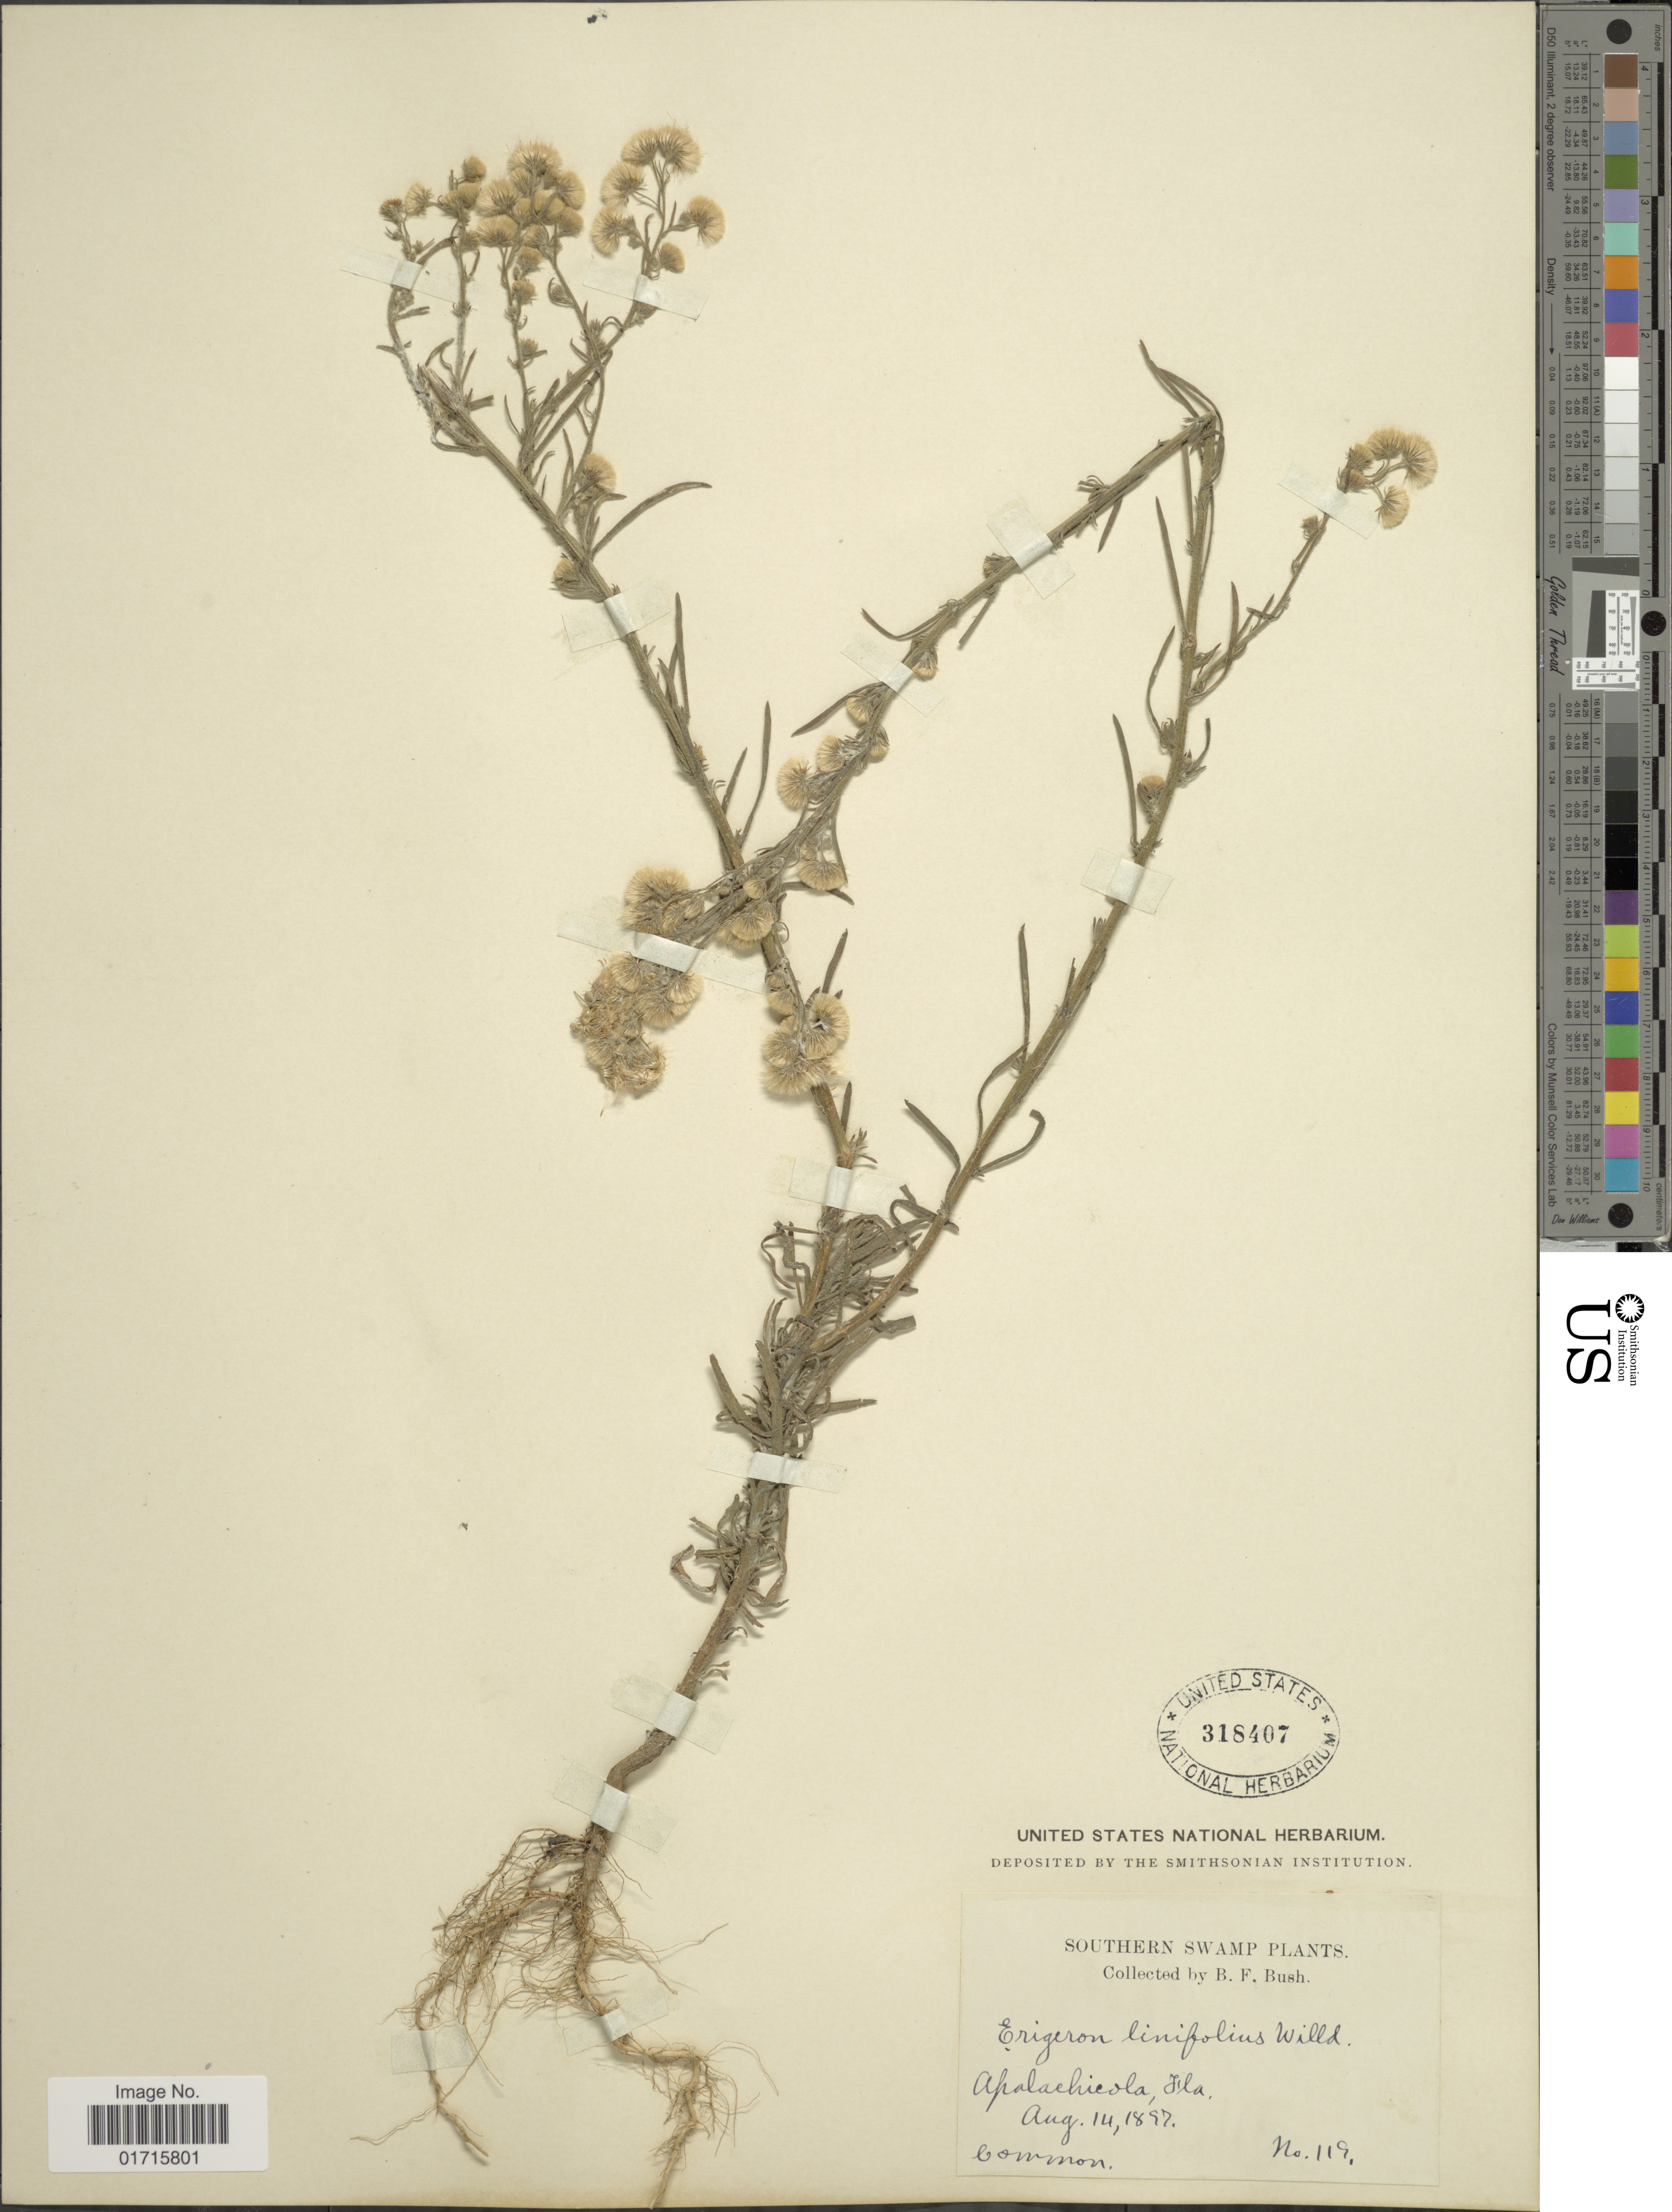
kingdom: Plantae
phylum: Tracheophyta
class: Magnoliopsida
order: Asterales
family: Asteraceae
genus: Conyza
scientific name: Conyza bonariensis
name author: (L.) Cronq.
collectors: B. F. Bush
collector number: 119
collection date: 1897-08-14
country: United States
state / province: Florida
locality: Apalachicola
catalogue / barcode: US 318407